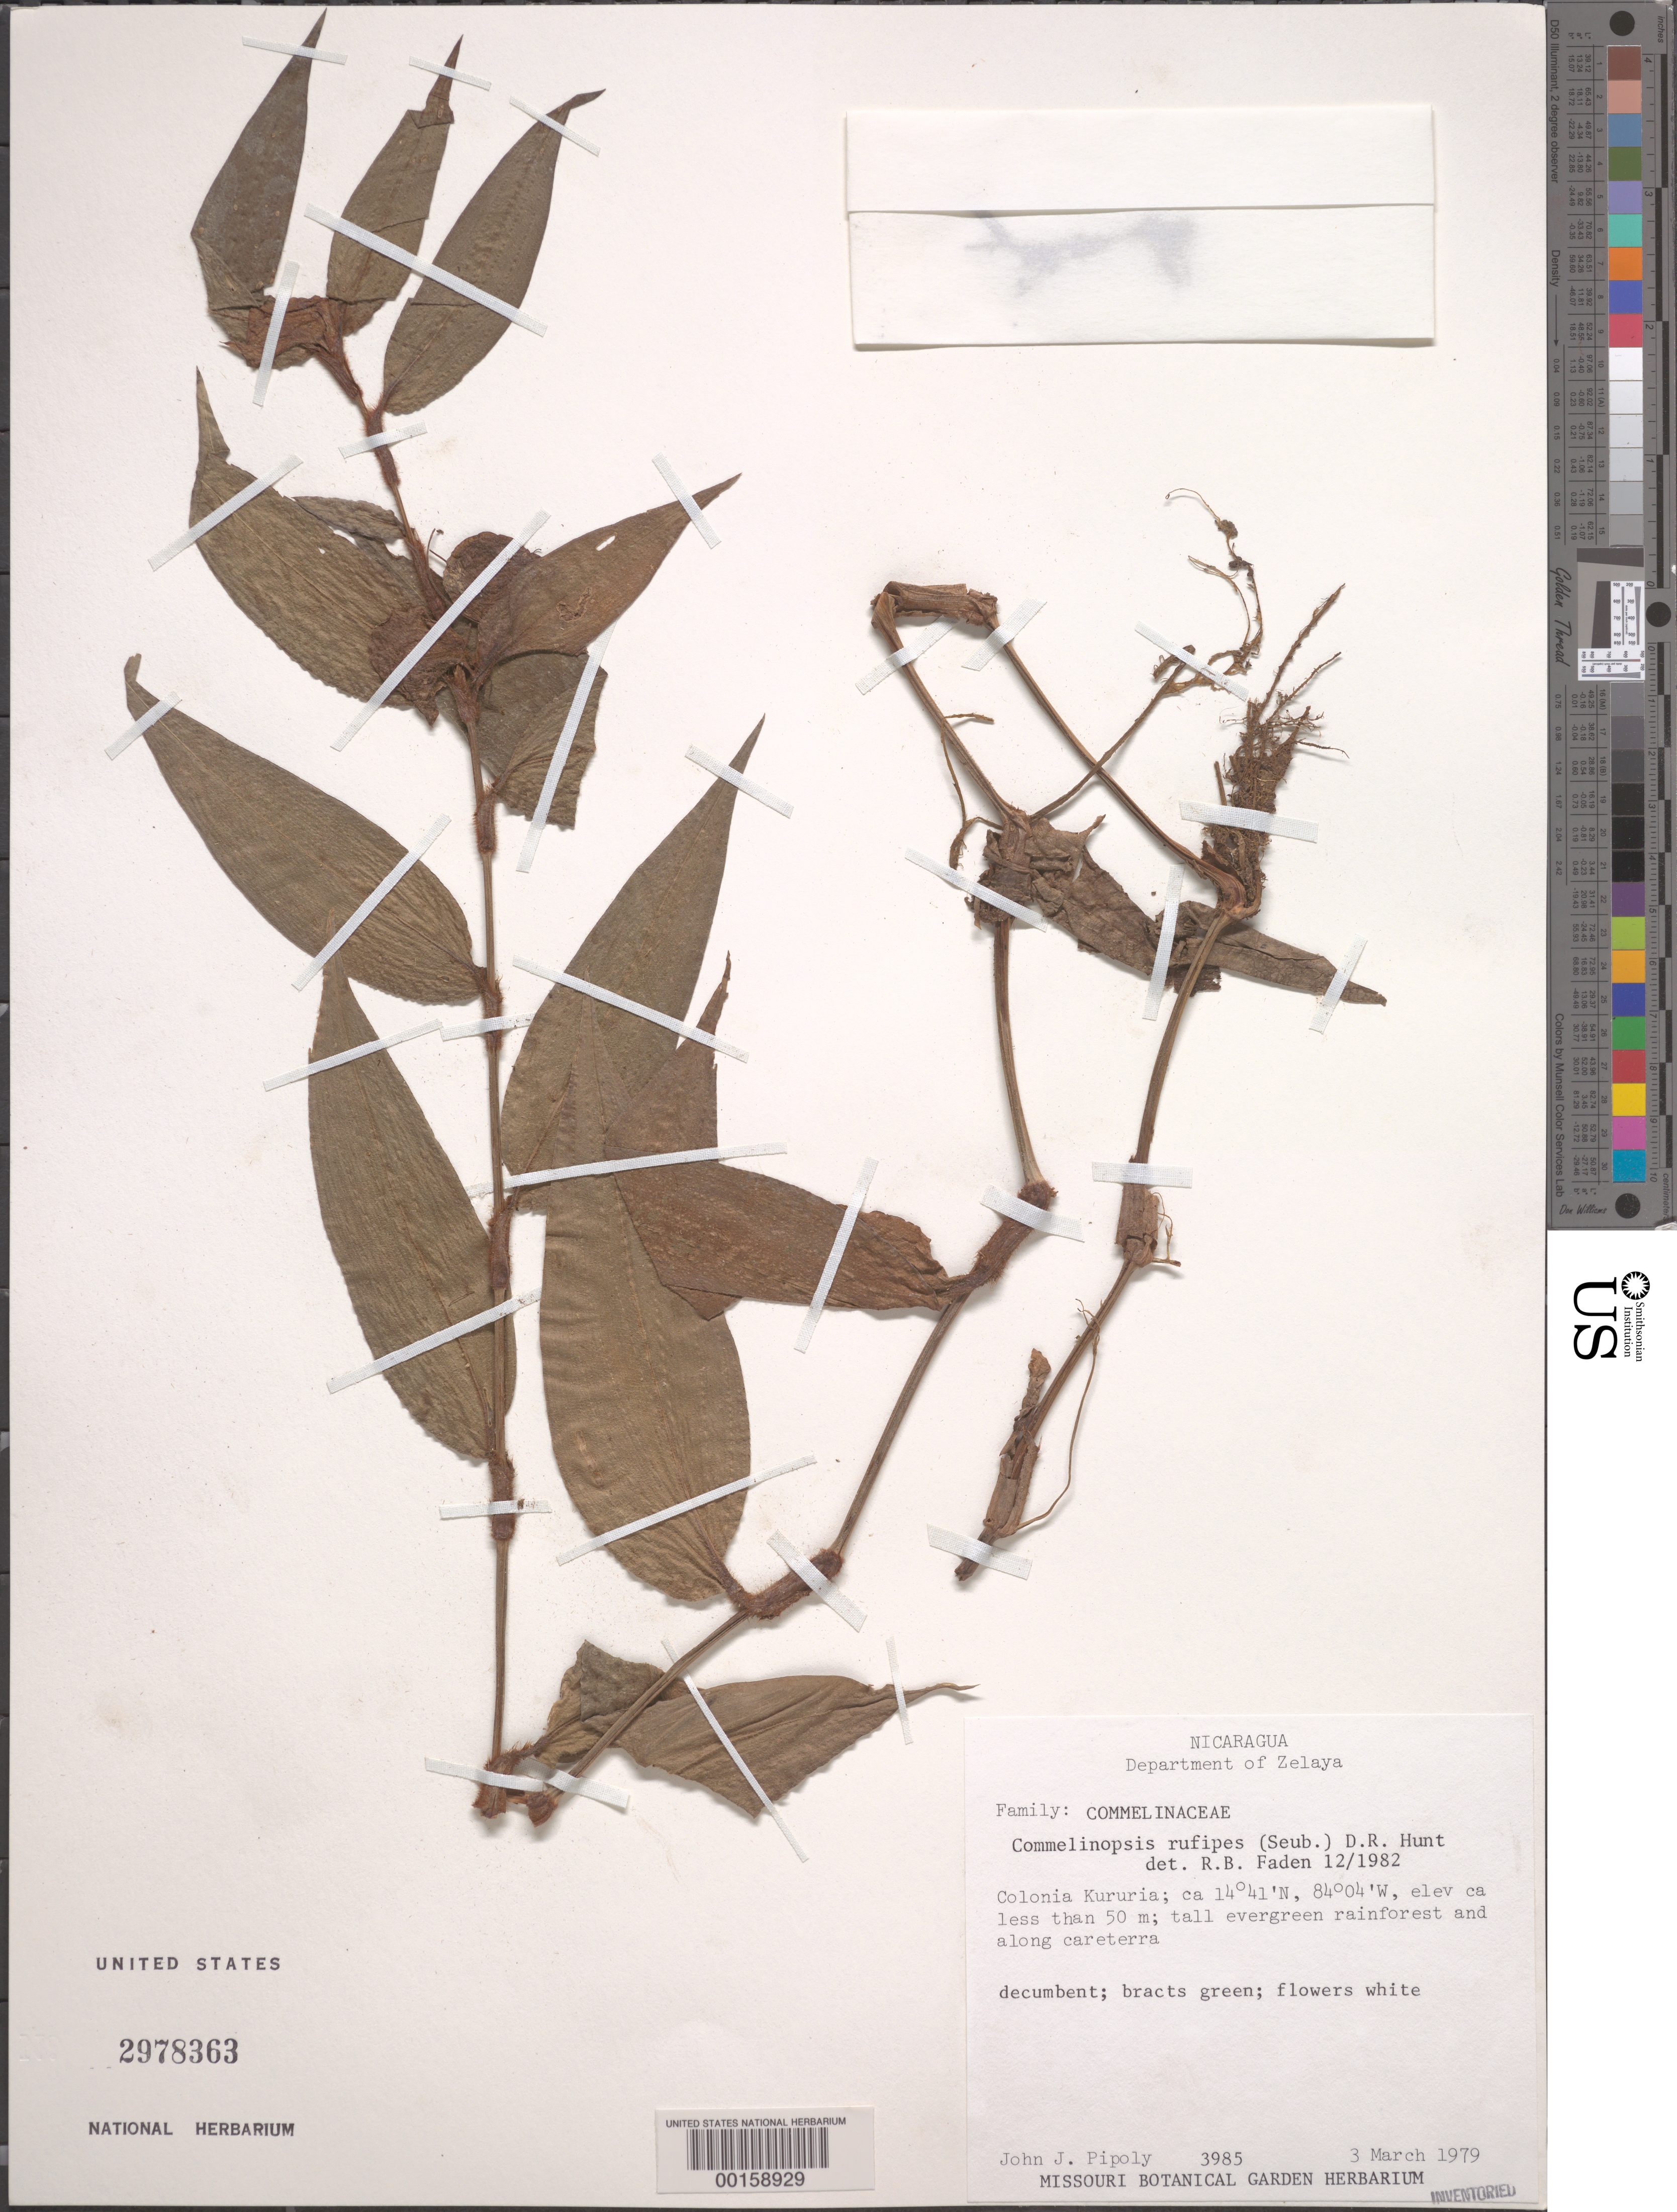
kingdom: Plantae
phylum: Tracheophyta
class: Liliopsida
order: Commelinales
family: Commelinaceae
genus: Commelina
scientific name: Commelina rufipes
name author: Seub.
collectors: J. J. Pipoly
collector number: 3985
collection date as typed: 03 Mar 1979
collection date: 1979-03-03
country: Nicaragua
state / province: Atlántico Norte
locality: Colonia kururia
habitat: Tall evergreen rainforest and along careterra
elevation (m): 1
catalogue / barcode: US 2978363